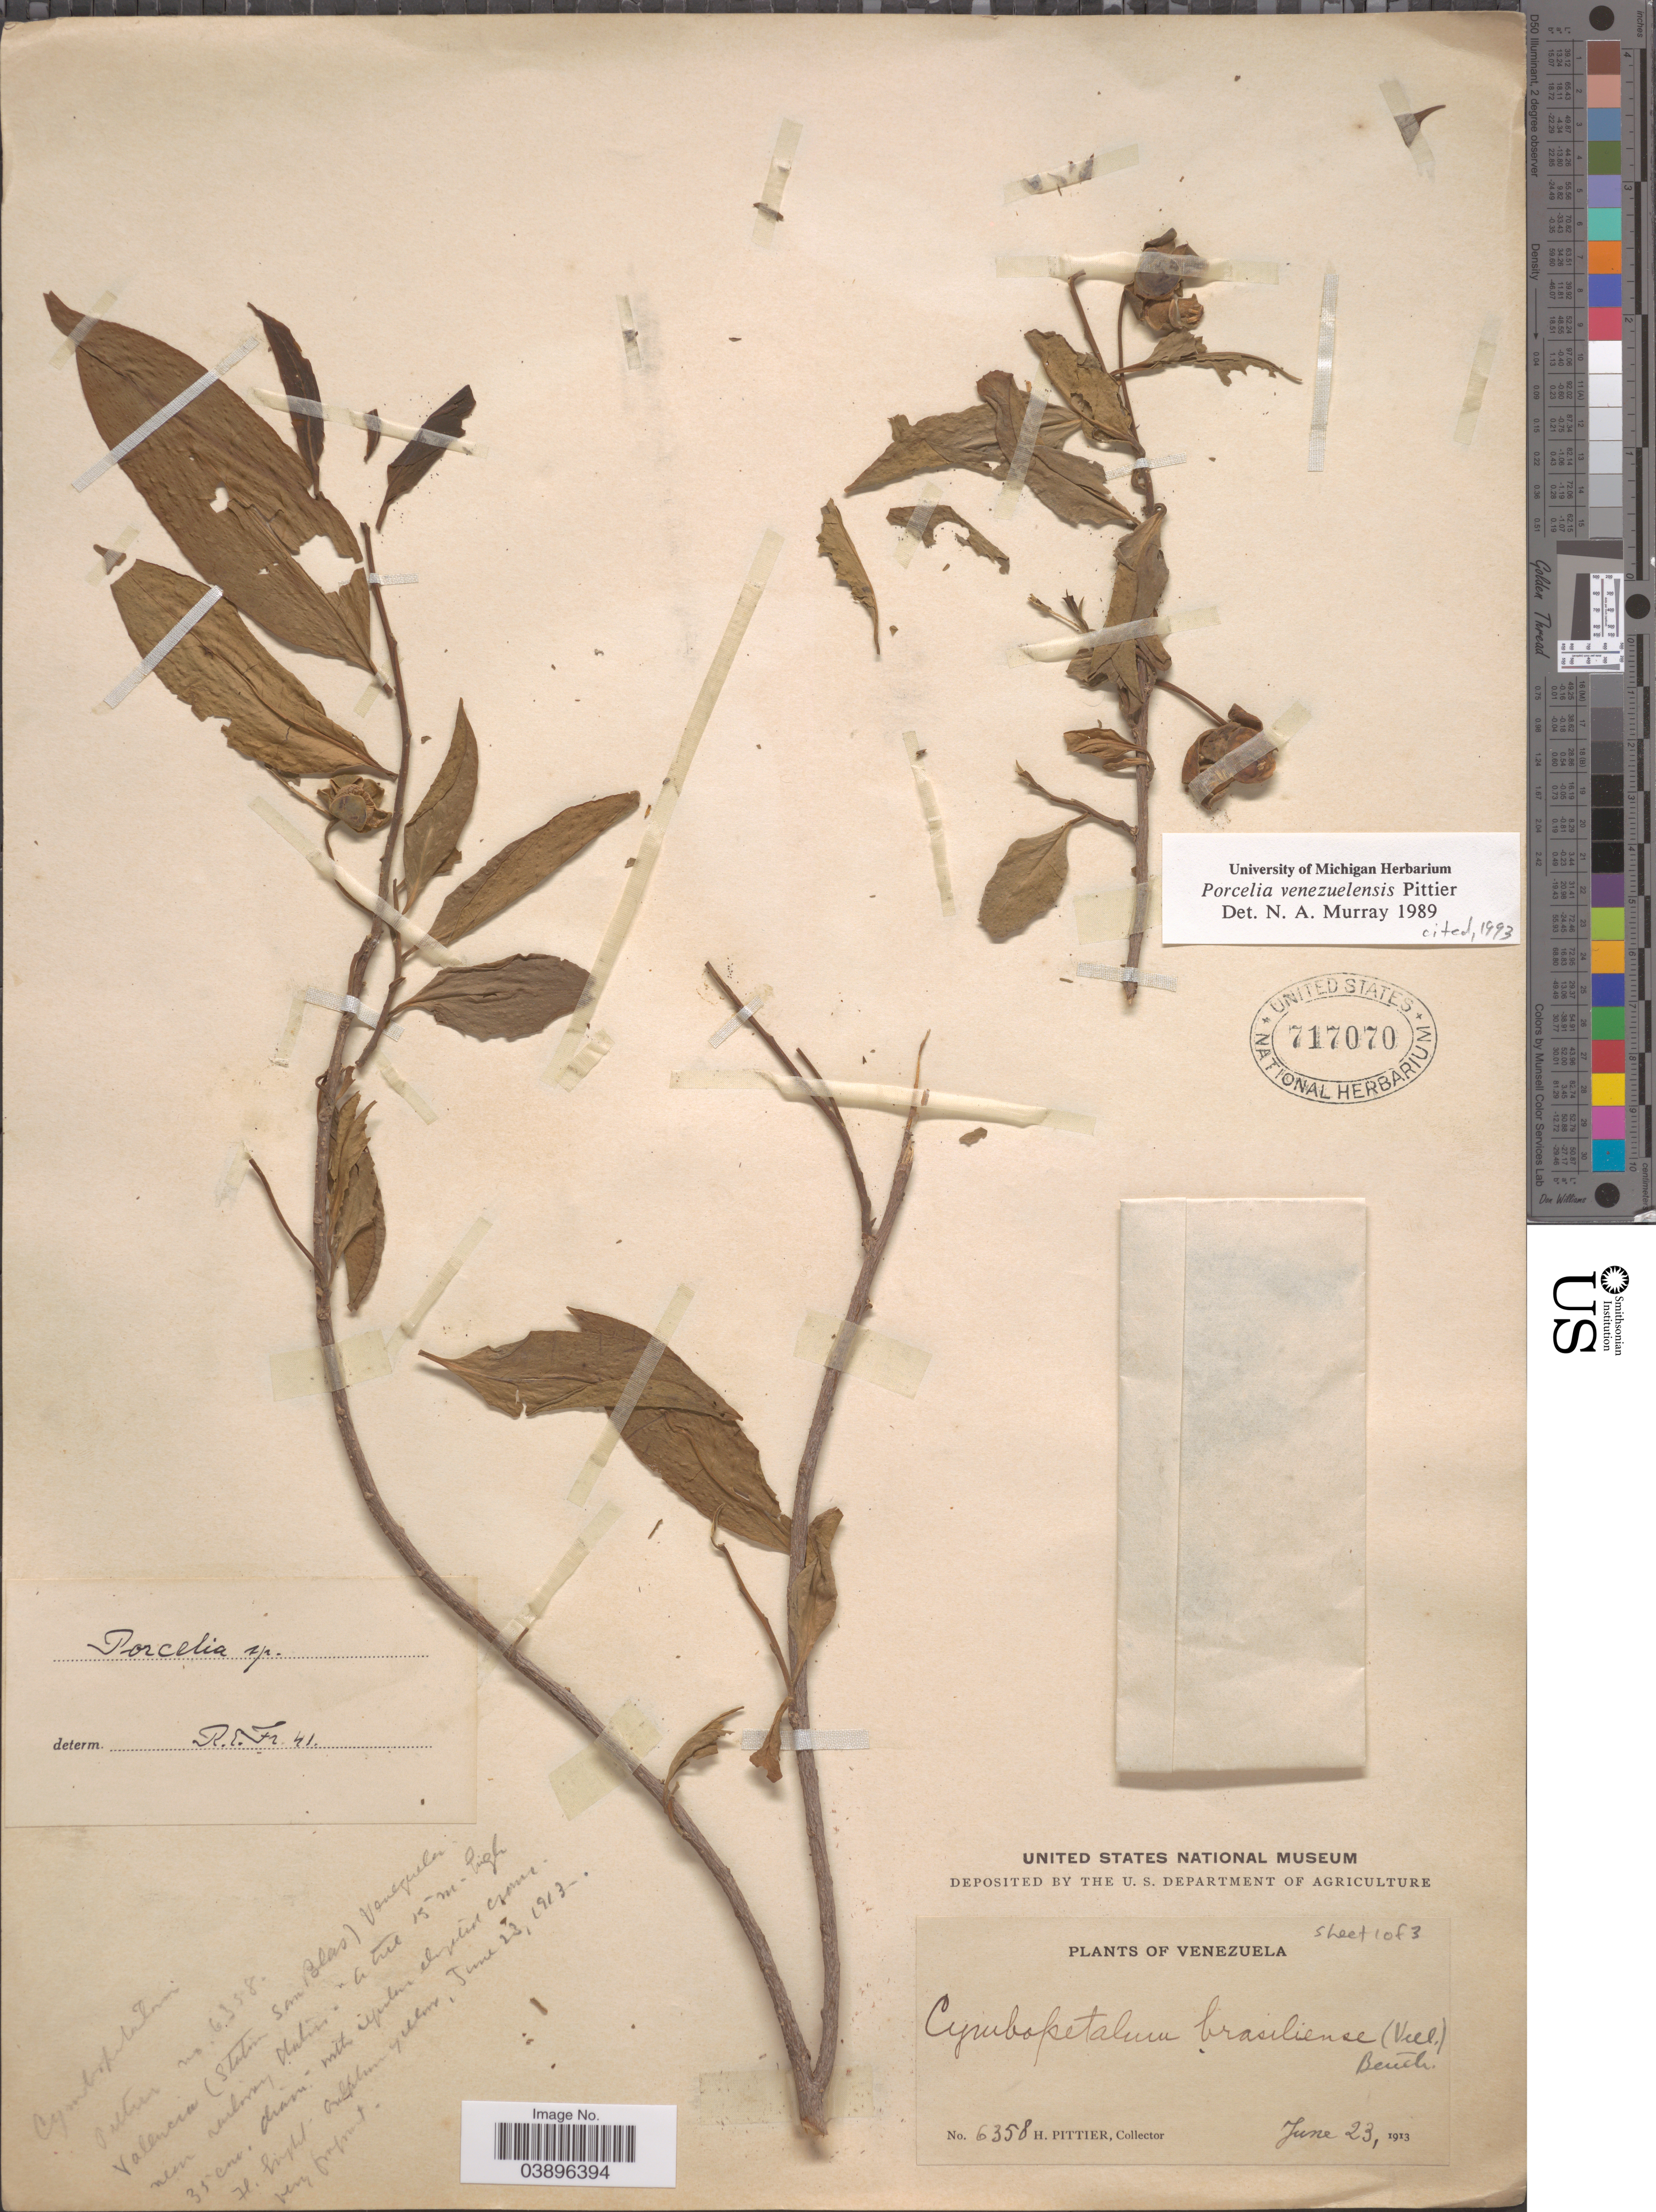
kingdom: Plantae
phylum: Tracheophyta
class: Magnoliopsida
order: Magnoliales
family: Annonaceae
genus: Porcelia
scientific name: Porcelia venezuelensis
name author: Pittier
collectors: H. F. Pittier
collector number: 6358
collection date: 1913-06-23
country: Venezuela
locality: Valencia (Station San Blas).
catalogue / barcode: US 717070